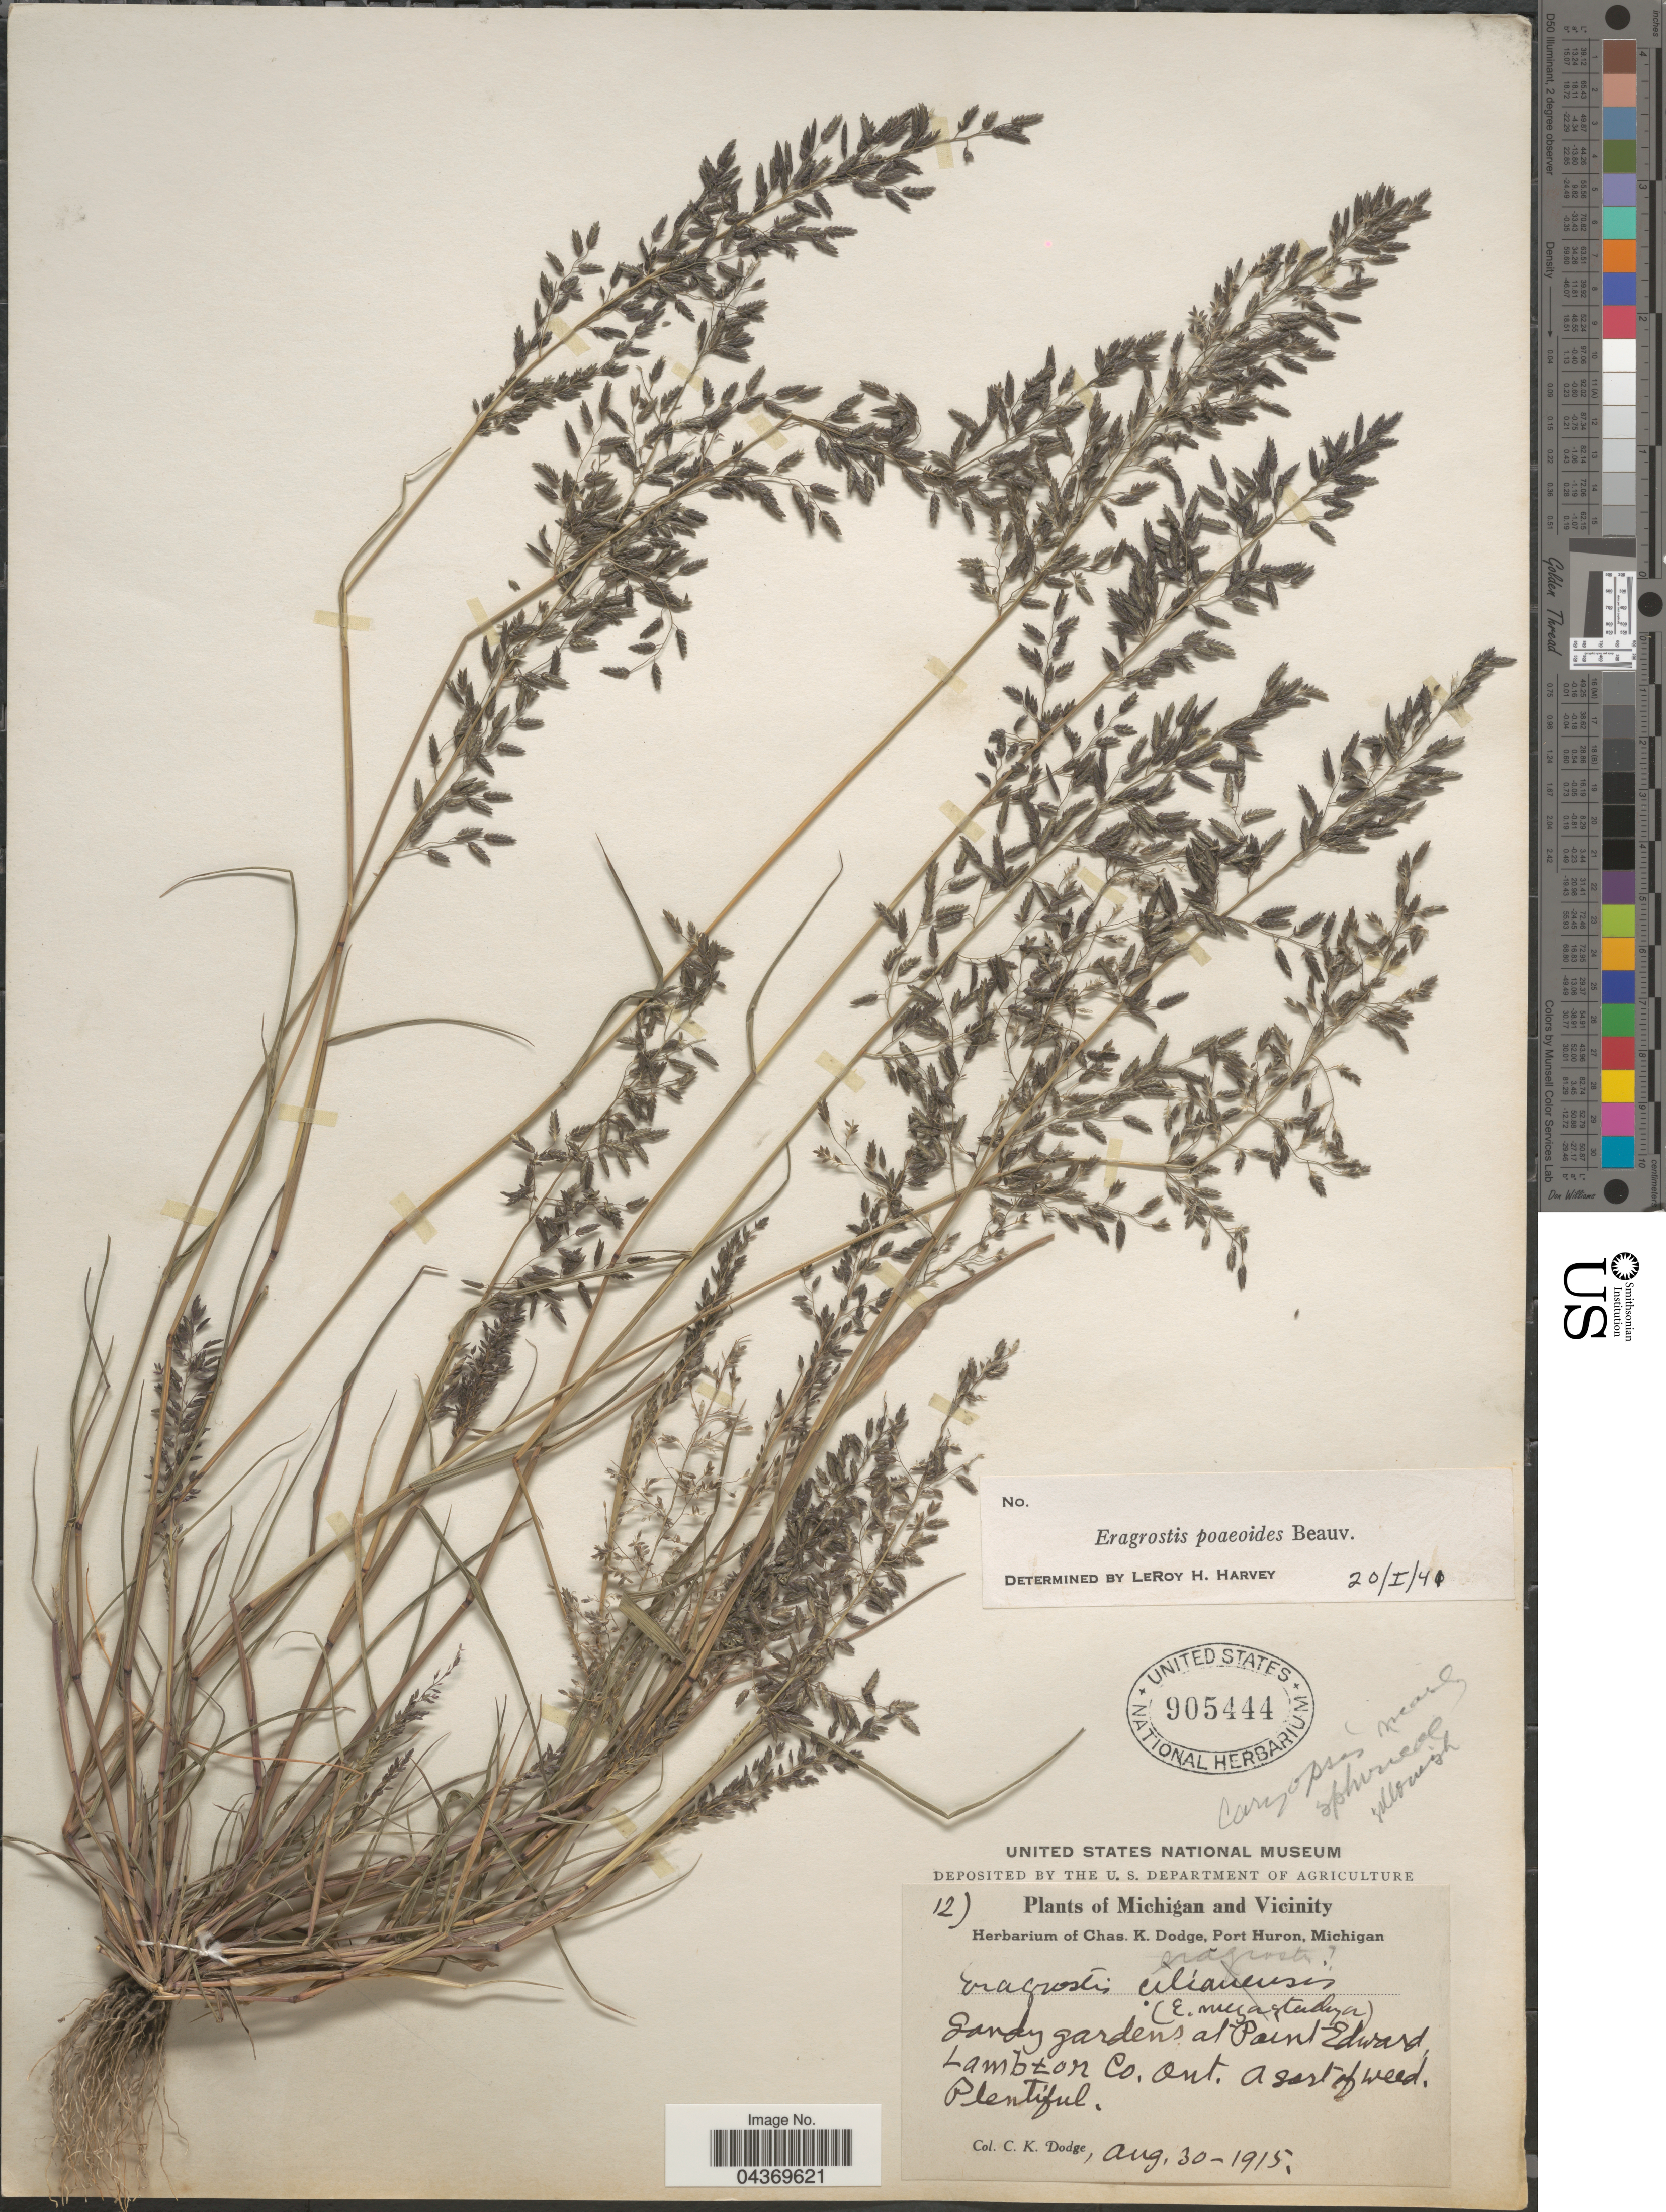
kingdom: Plantae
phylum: Tracheophyta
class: Liliopsida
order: Poales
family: Poaceae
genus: Eragrostis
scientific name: Eragrostis minor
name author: Host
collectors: C. Dodge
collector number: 12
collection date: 1915-08-30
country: Canada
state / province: Ontario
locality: Michigan and Vicinity [unsure placement] Sandy gardens at Point Edward, Lambton Co.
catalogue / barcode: US 9054444